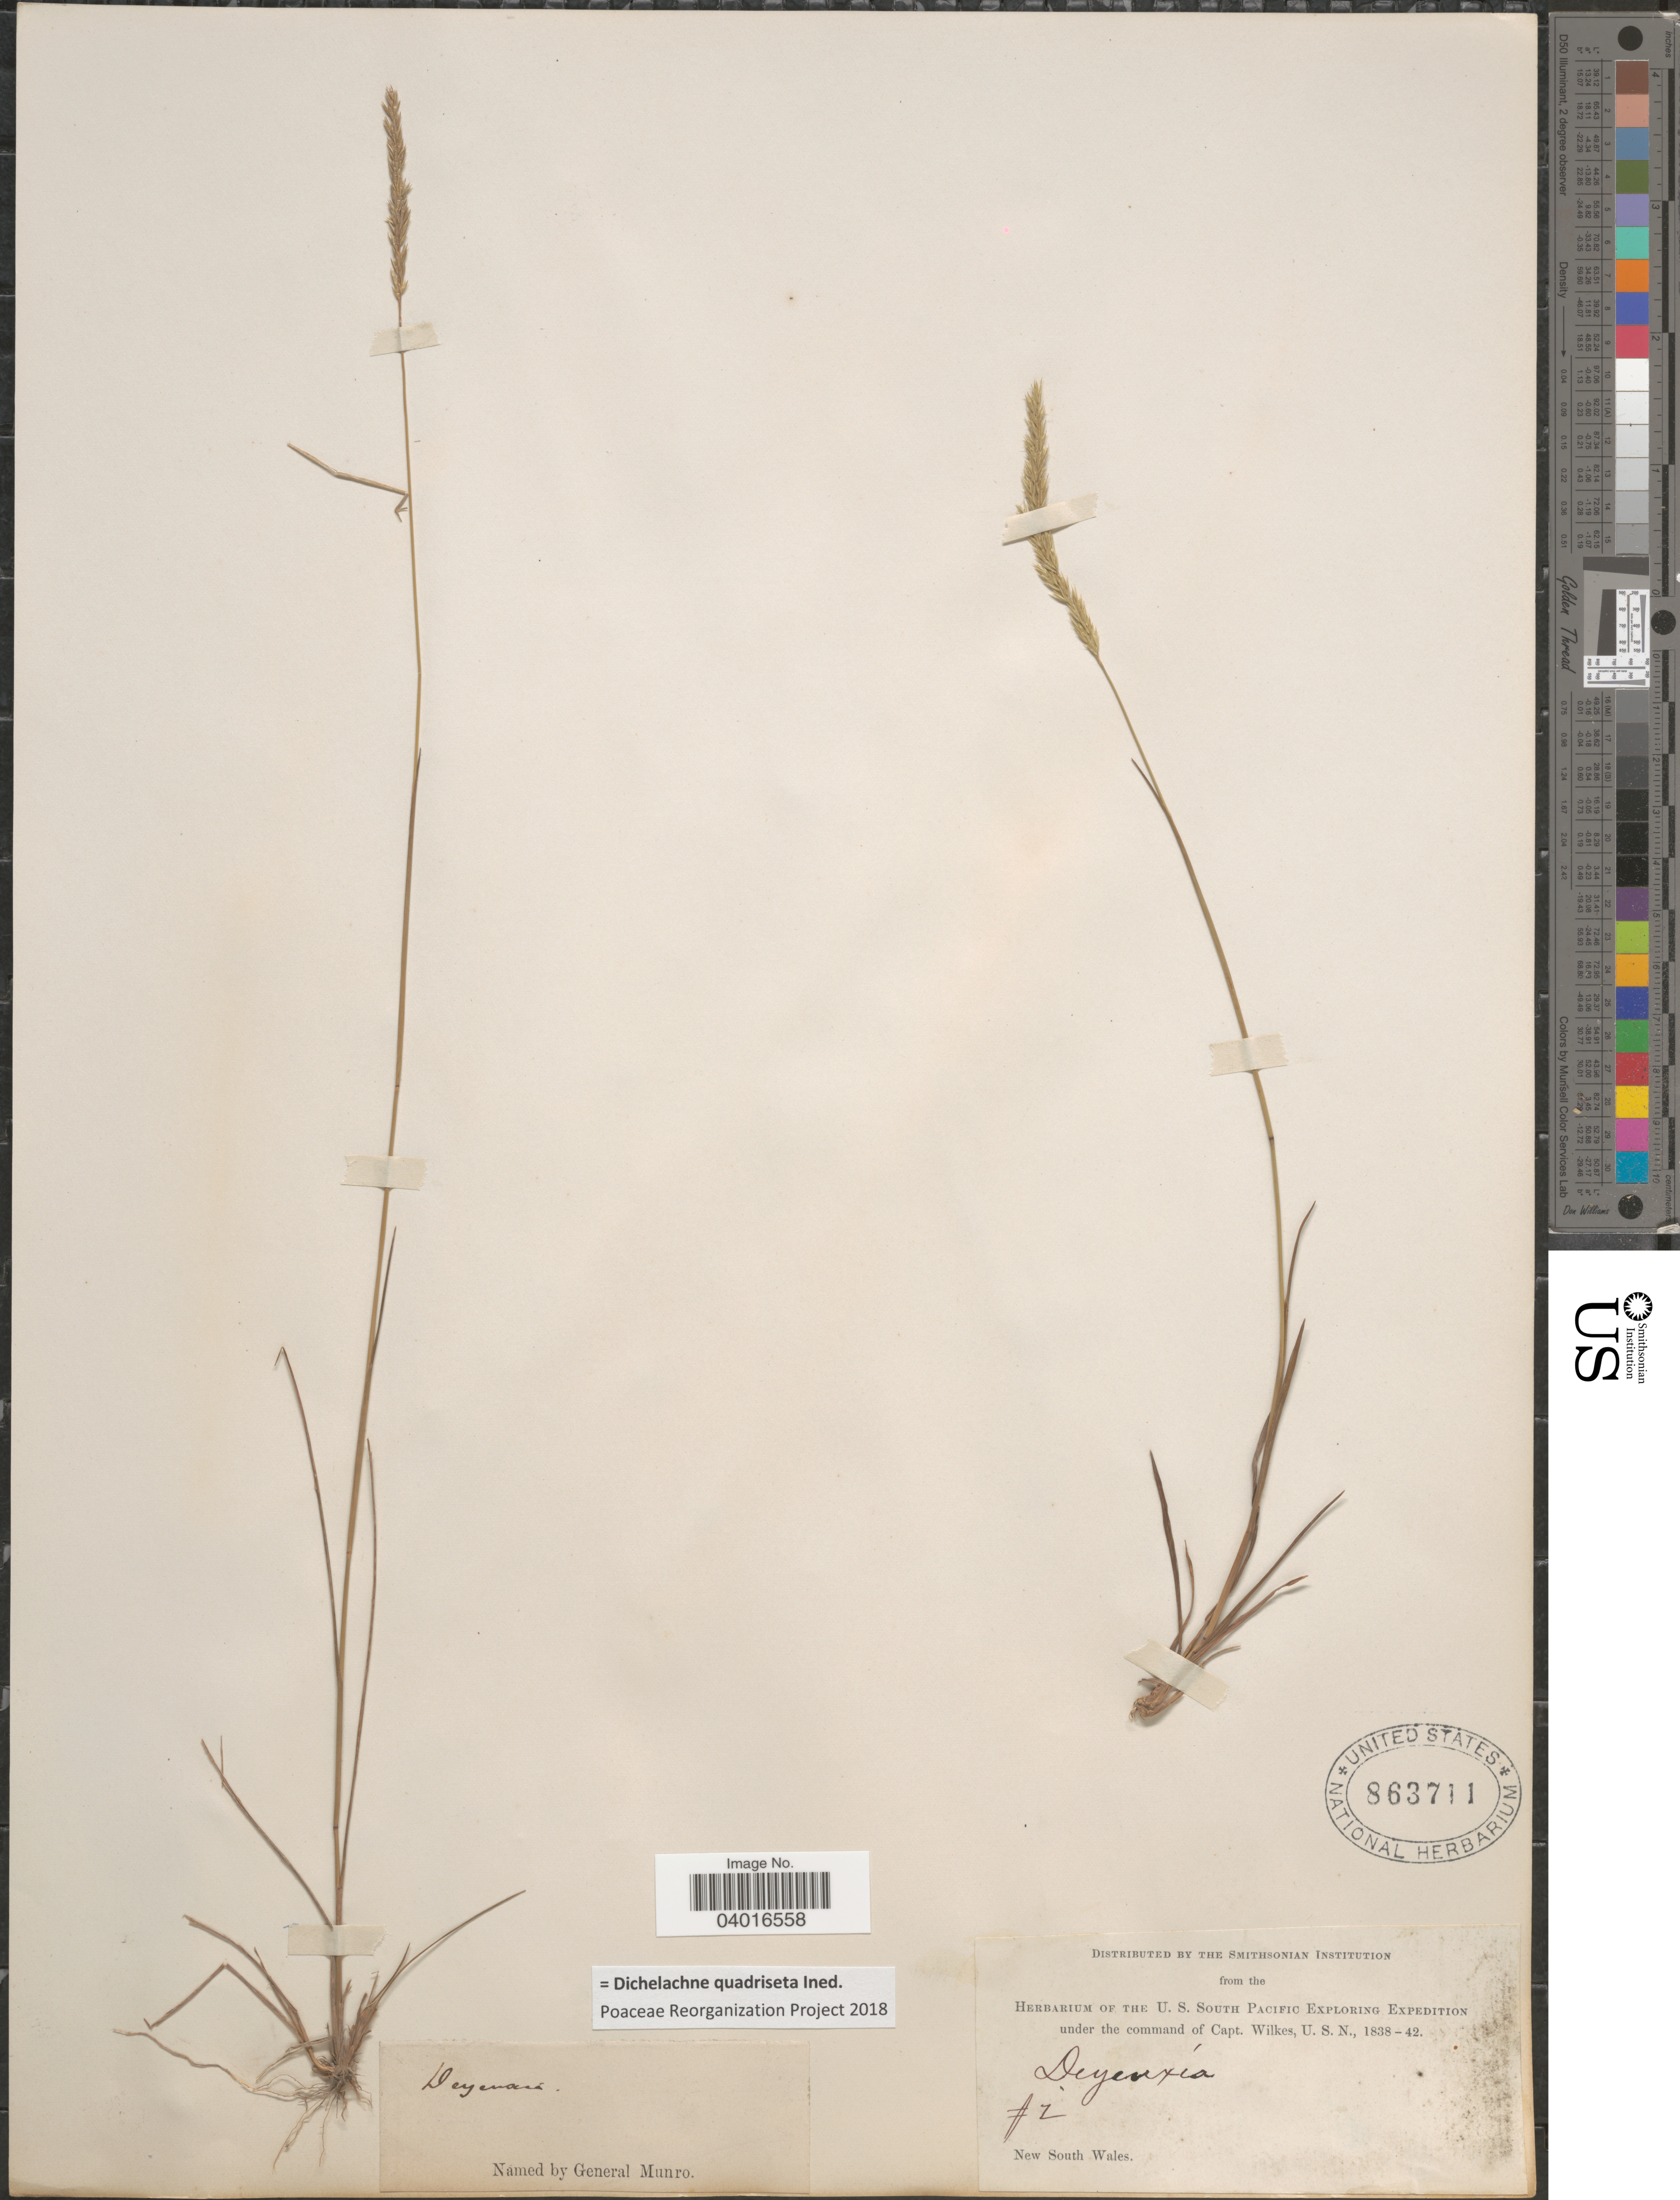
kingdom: Plantae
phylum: Tracheophyta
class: Liliopsida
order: Poales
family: Poaceae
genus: Dichelachne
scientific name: Dichelachne quadriseta ined.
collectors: Wilkes Explor. Exped.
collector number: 2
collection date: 1838/1842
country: Australia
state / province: New South Wales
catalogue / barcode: US 863711